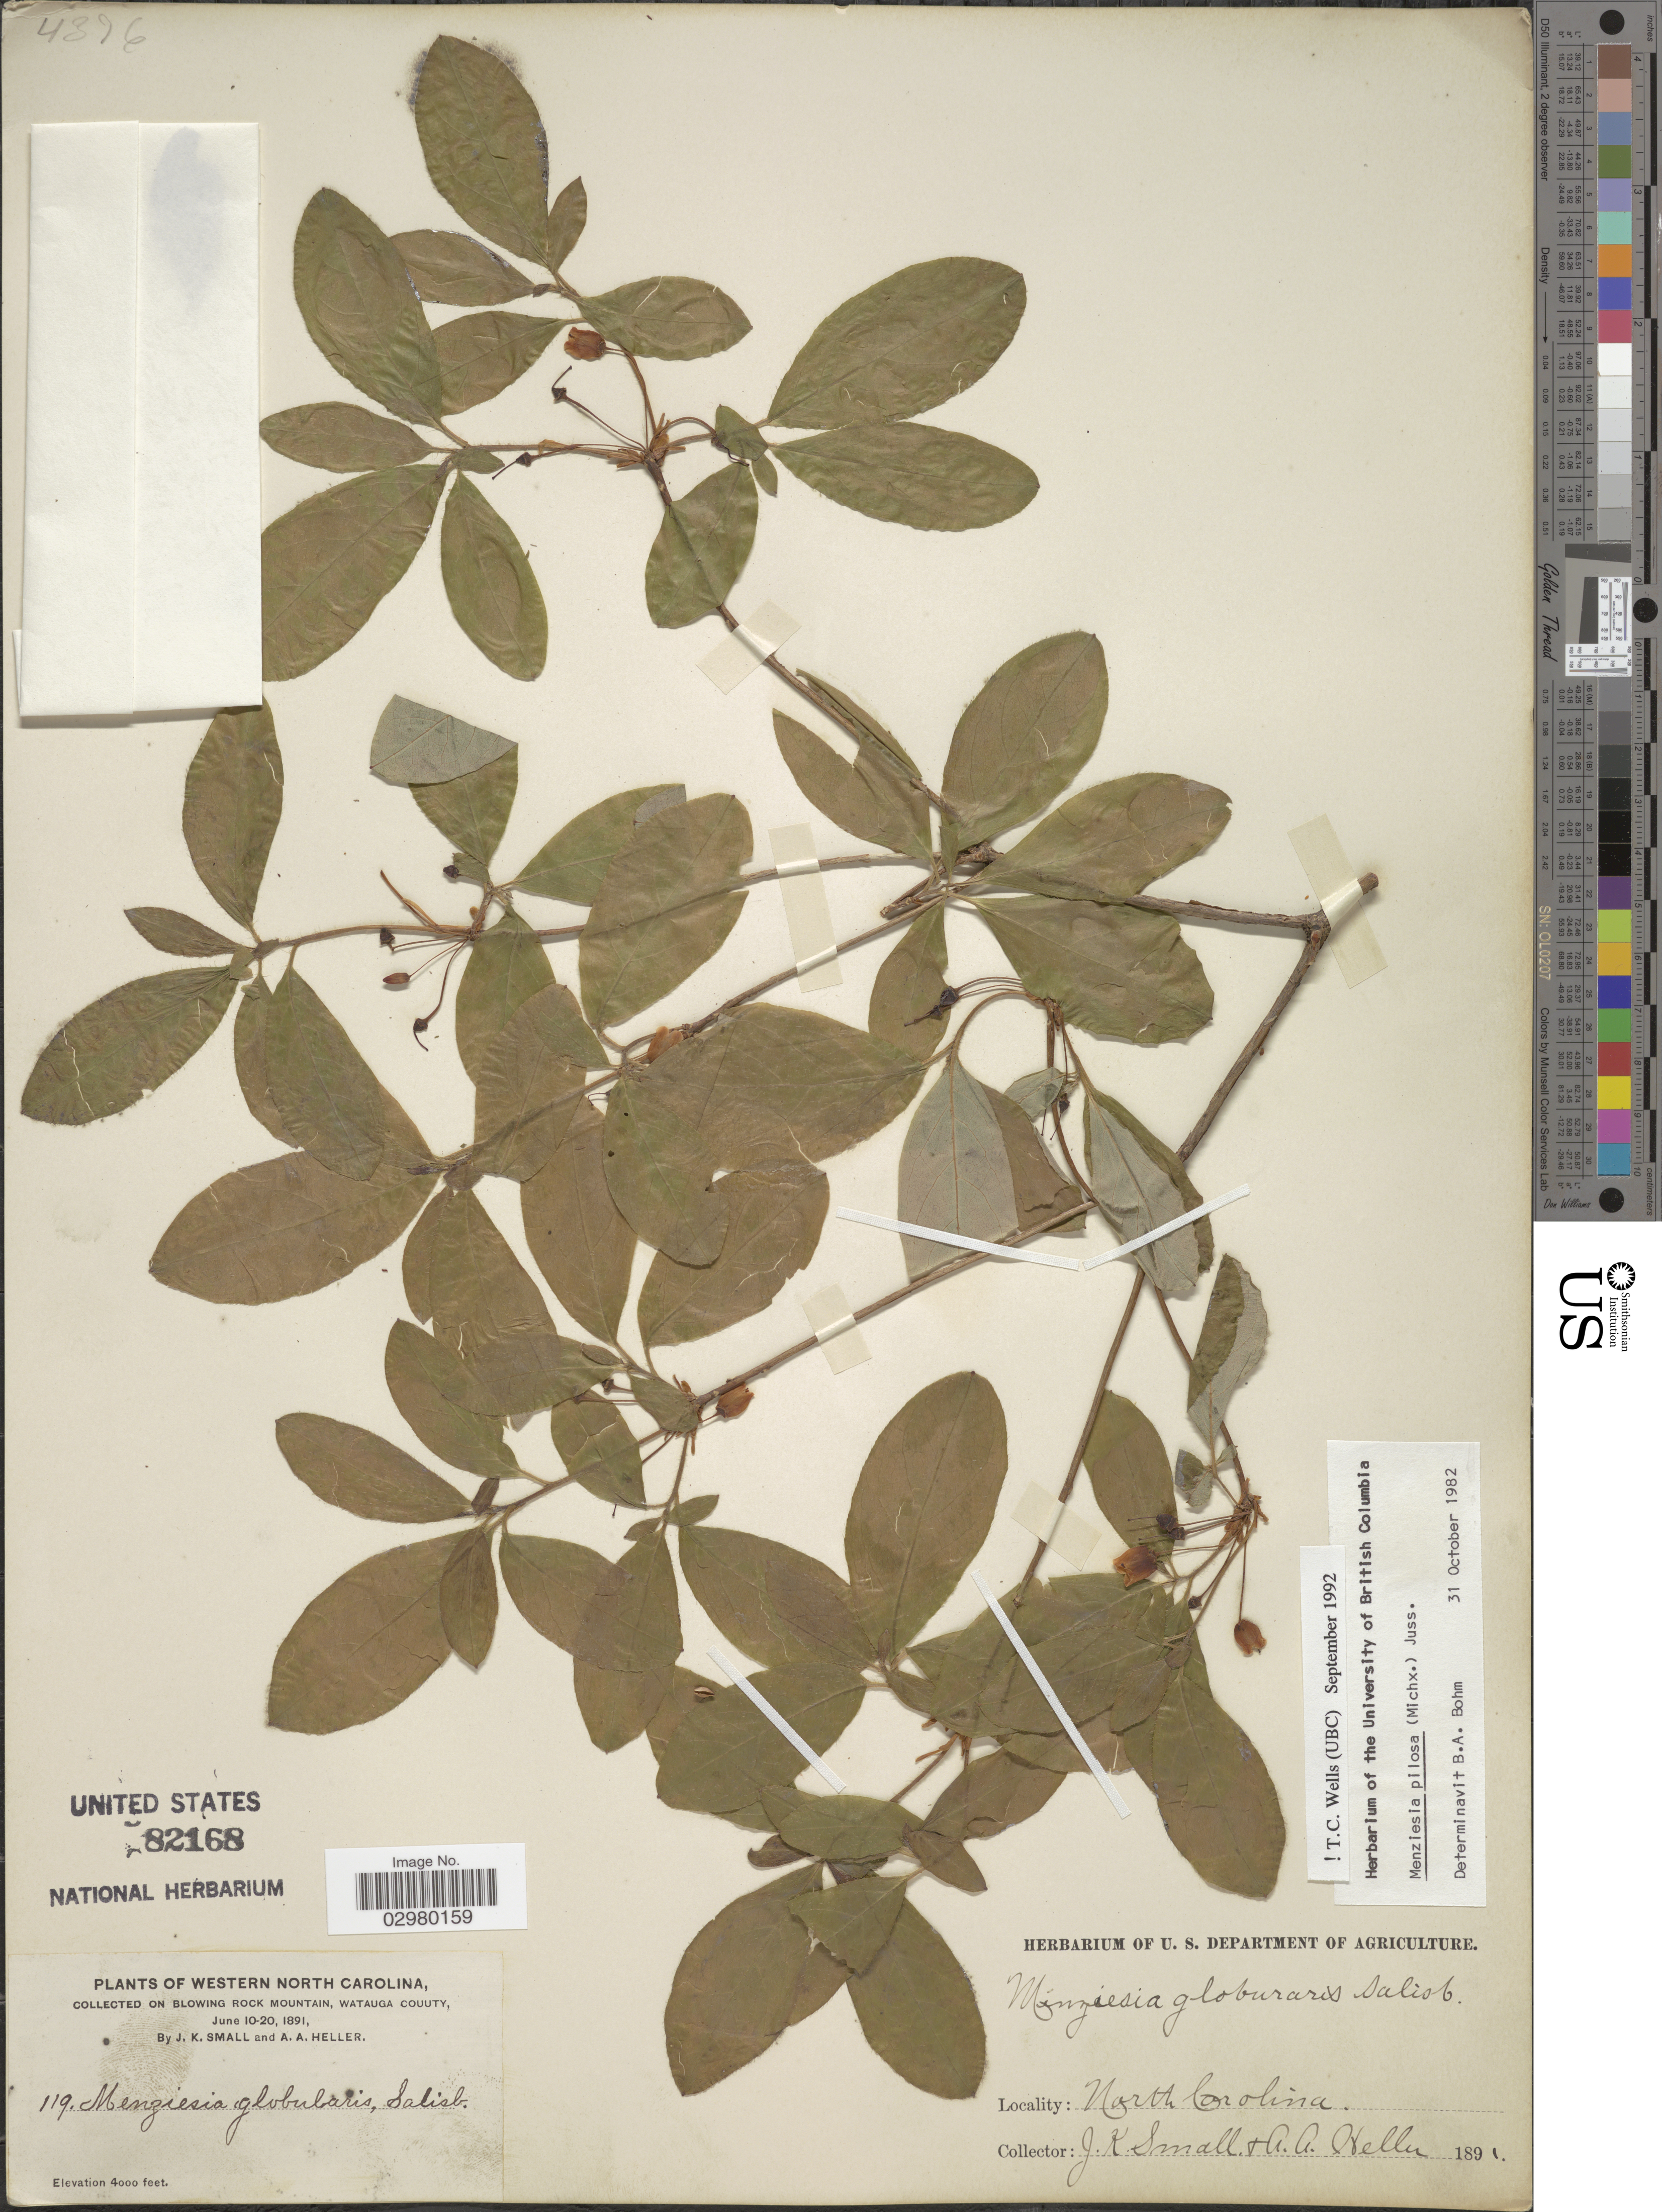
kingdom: Plantae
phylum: Tracheophyta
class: Magnoliopsida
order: Ericales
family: Ericaceae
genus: Menziesia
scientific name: Menziesia pilosa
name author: (Michx.) Juss.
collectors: J. K. Small & A. A. Heller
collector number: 119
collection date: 1891-06-10/1891-06-20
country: United States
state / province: North Carolina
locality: Western North Carolina. On Blowing Rock Mountain, Watauga Coouty.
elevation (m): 1219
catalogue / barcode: US 82168